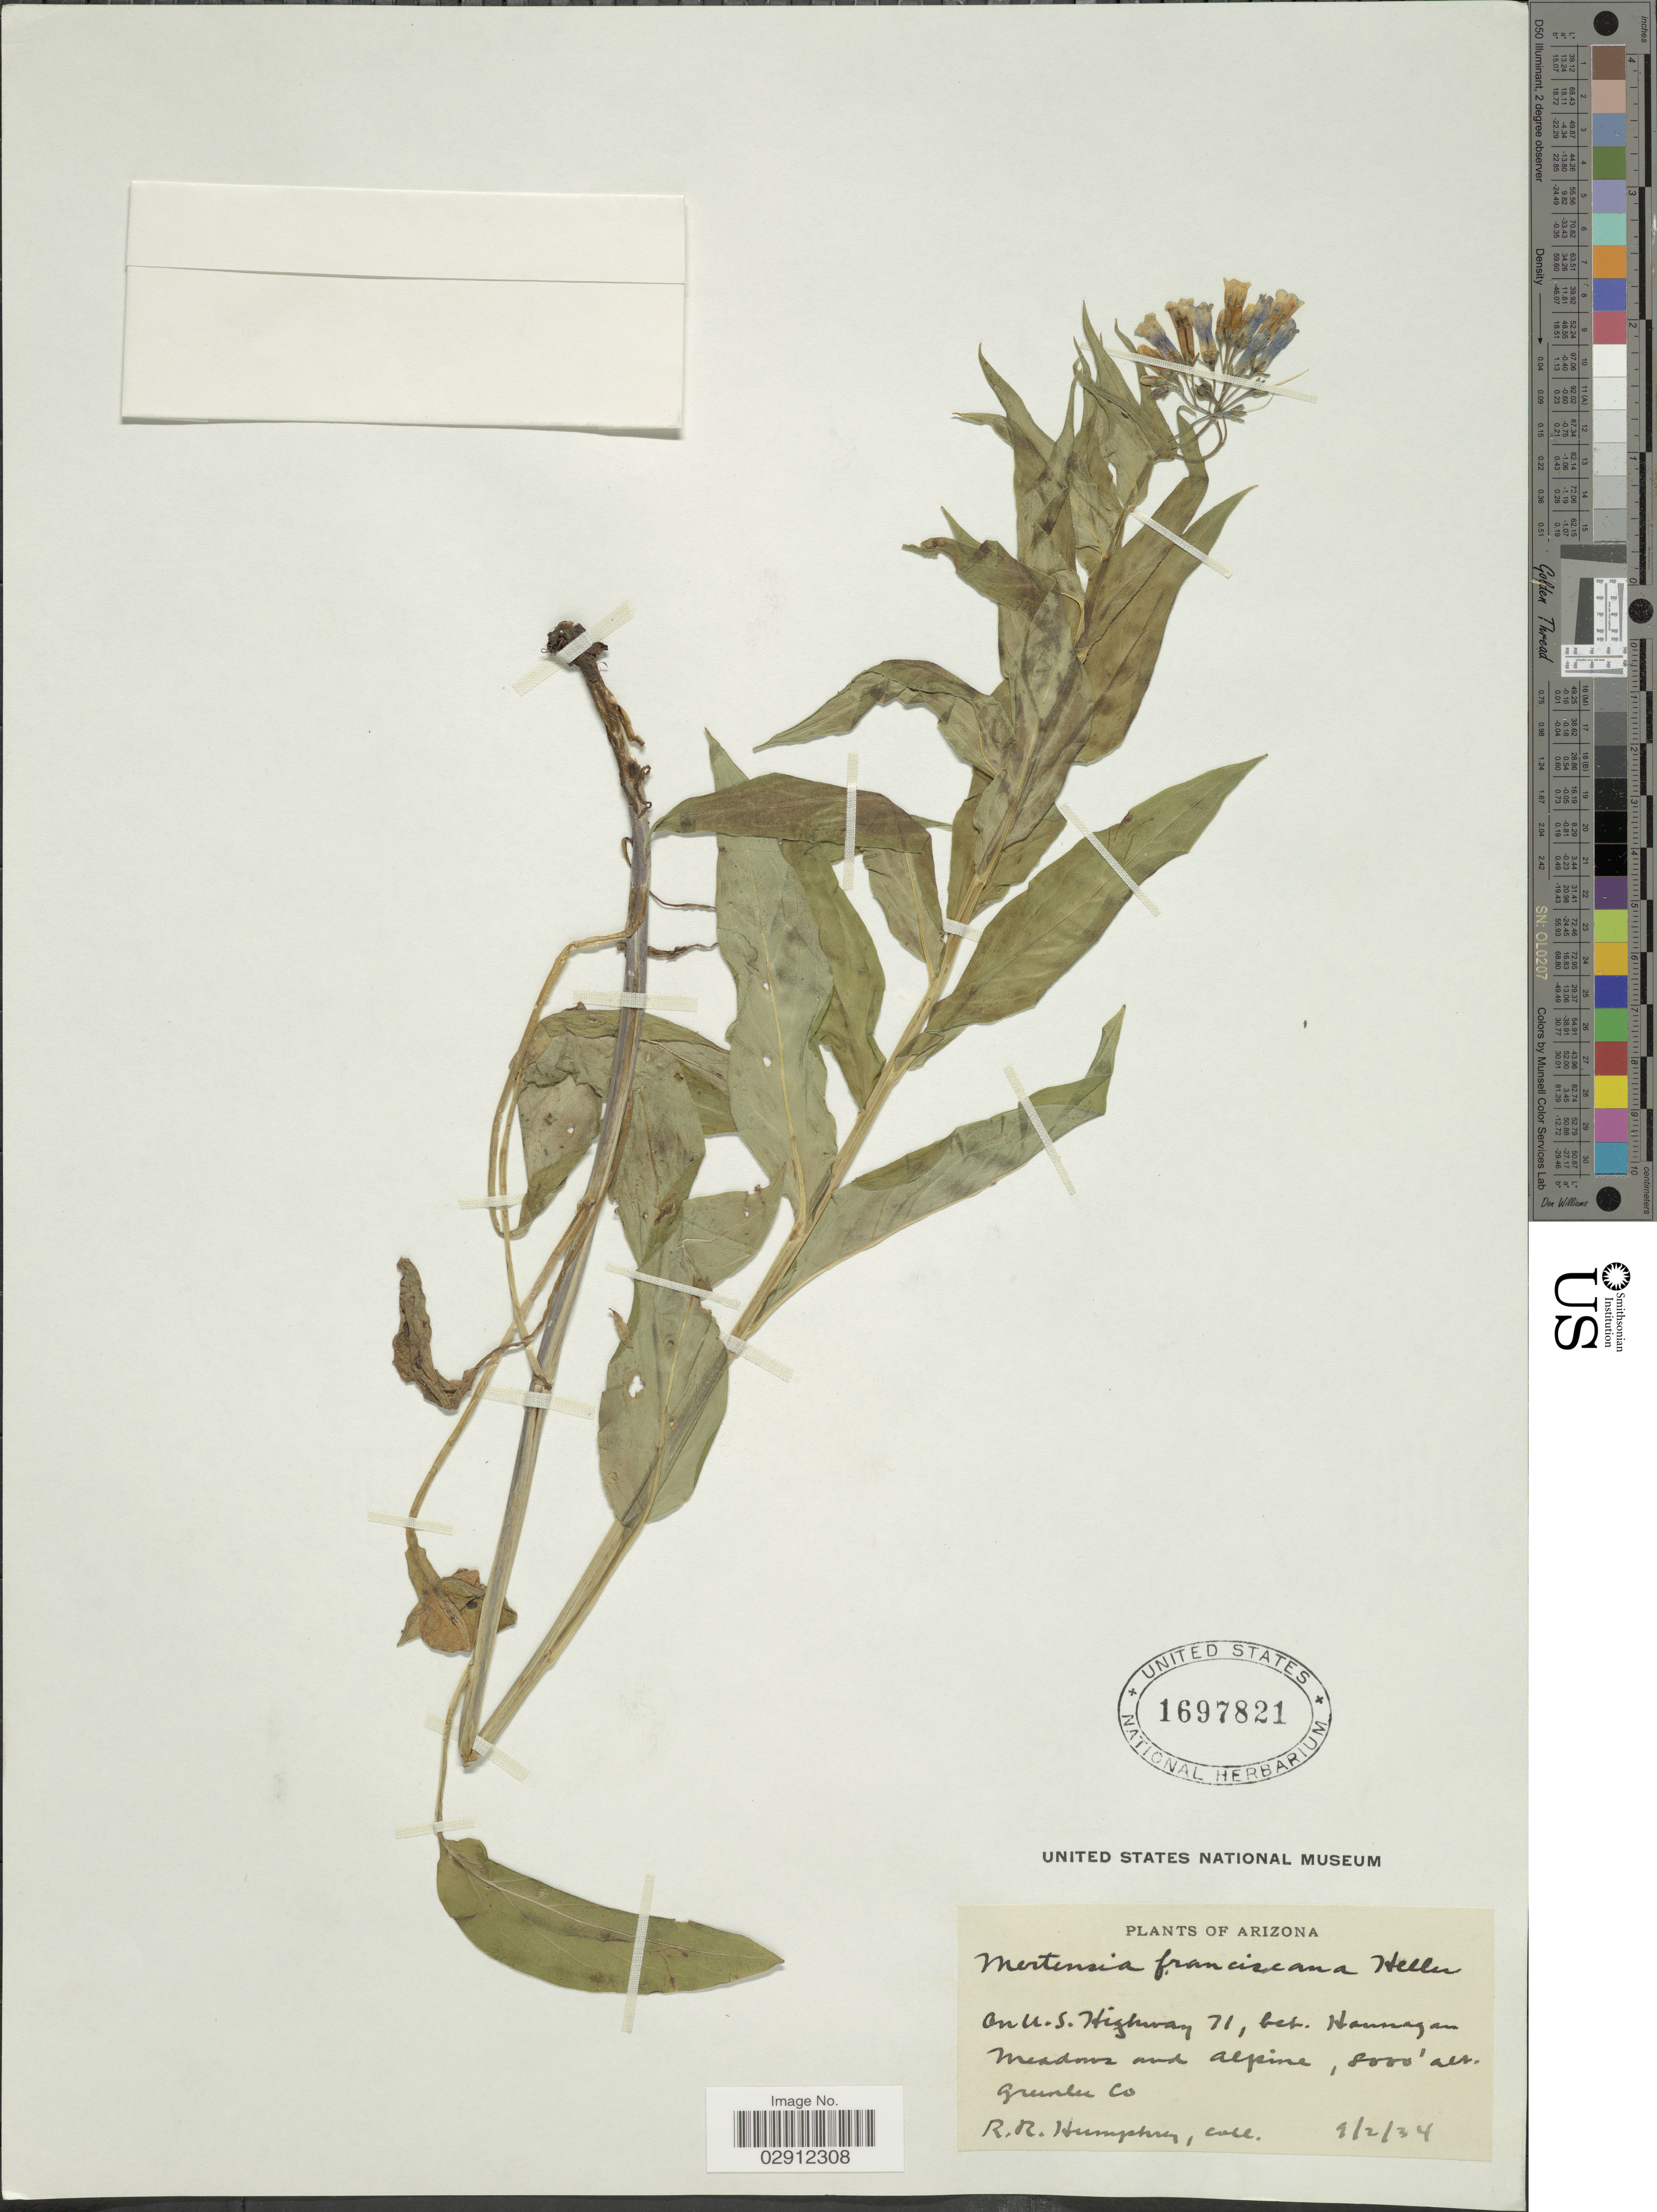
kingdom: Plantae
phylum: Tracheophyta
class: Magnoliopsida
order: Boraginales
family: Boraginaceae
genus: Mertensia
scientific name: Mertensia franciscana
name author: A. Heller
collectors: R. Humphrey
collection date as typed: Transcribed d/m/y: 2/9/34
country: United States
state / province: Arizona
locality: On U. S. Highway 71, bet. Hannagan Meadows and alpine. Greenlee Co.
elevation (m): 2438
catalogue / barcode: US 1697821